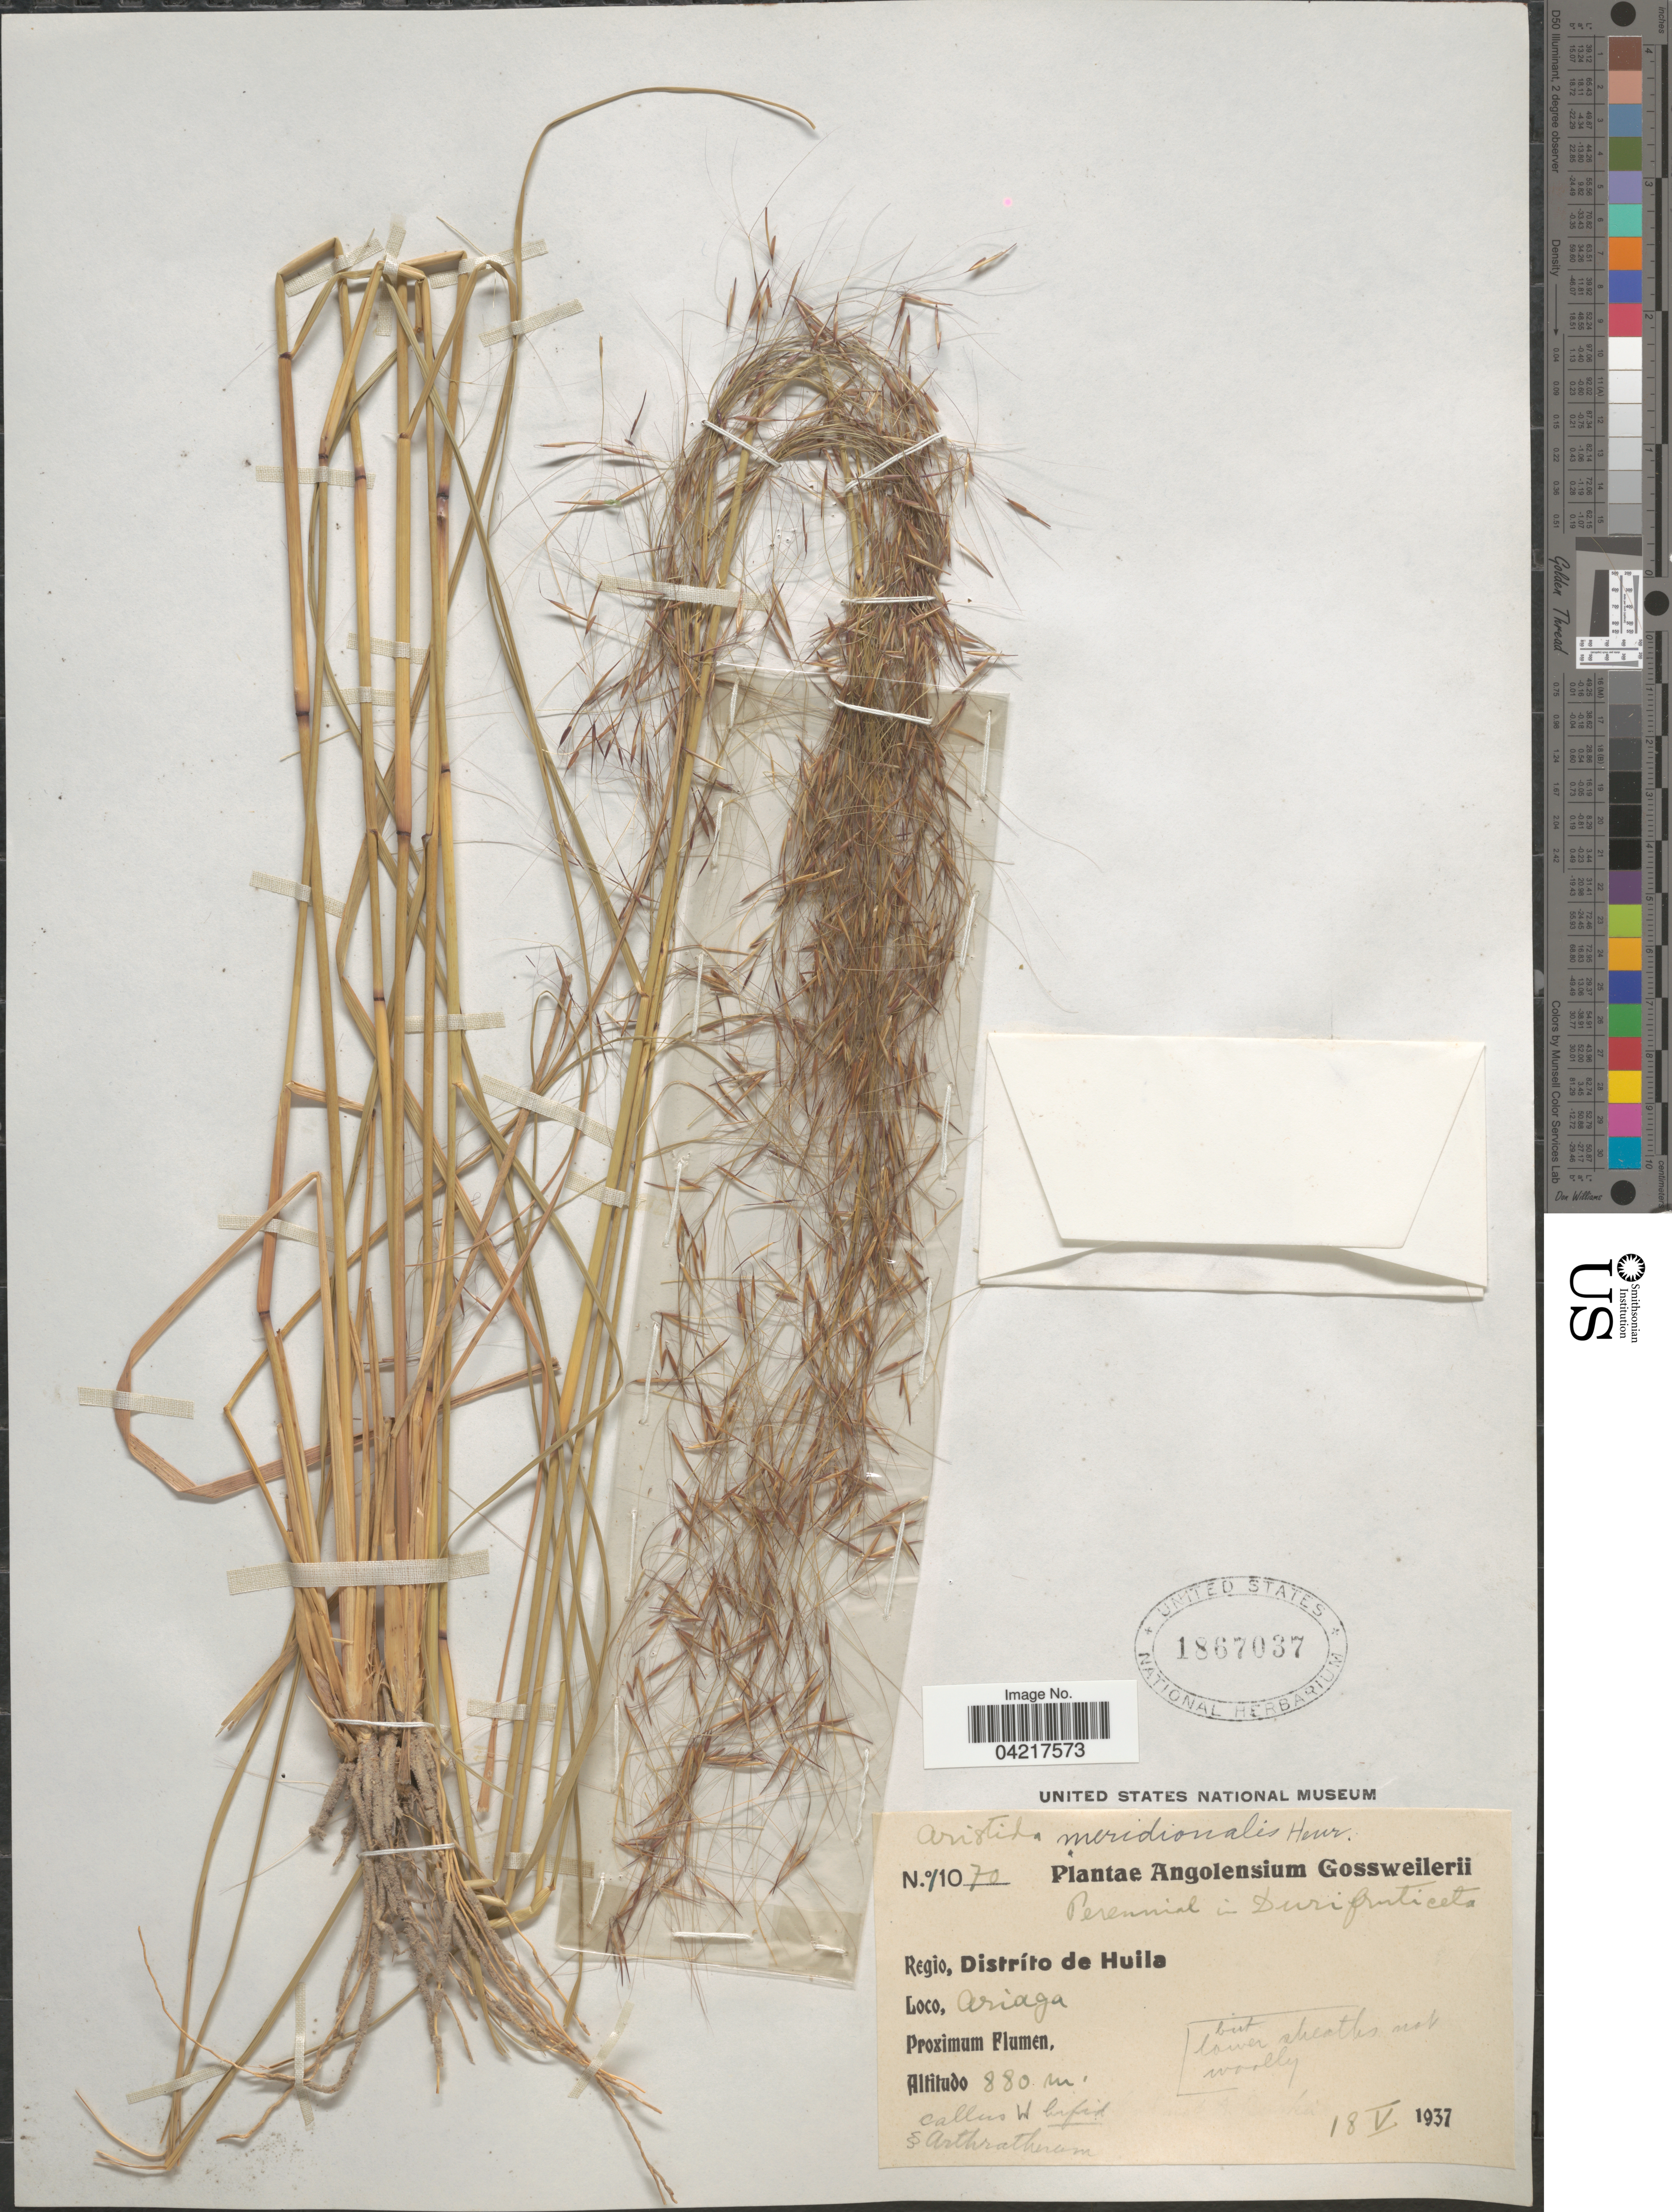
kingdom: Plantae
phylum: Tracheophyta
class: Liliopsida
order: Poales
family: Poaceae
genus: Aristida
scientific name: Aristida meridionalis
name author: Henr.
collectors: -. Gossweiler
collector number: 11070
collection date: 1937-05-18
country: Angola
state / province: Huila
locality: Regio, Distrito de Huila. Ariaga.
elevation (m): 880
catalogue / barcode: US 1867037